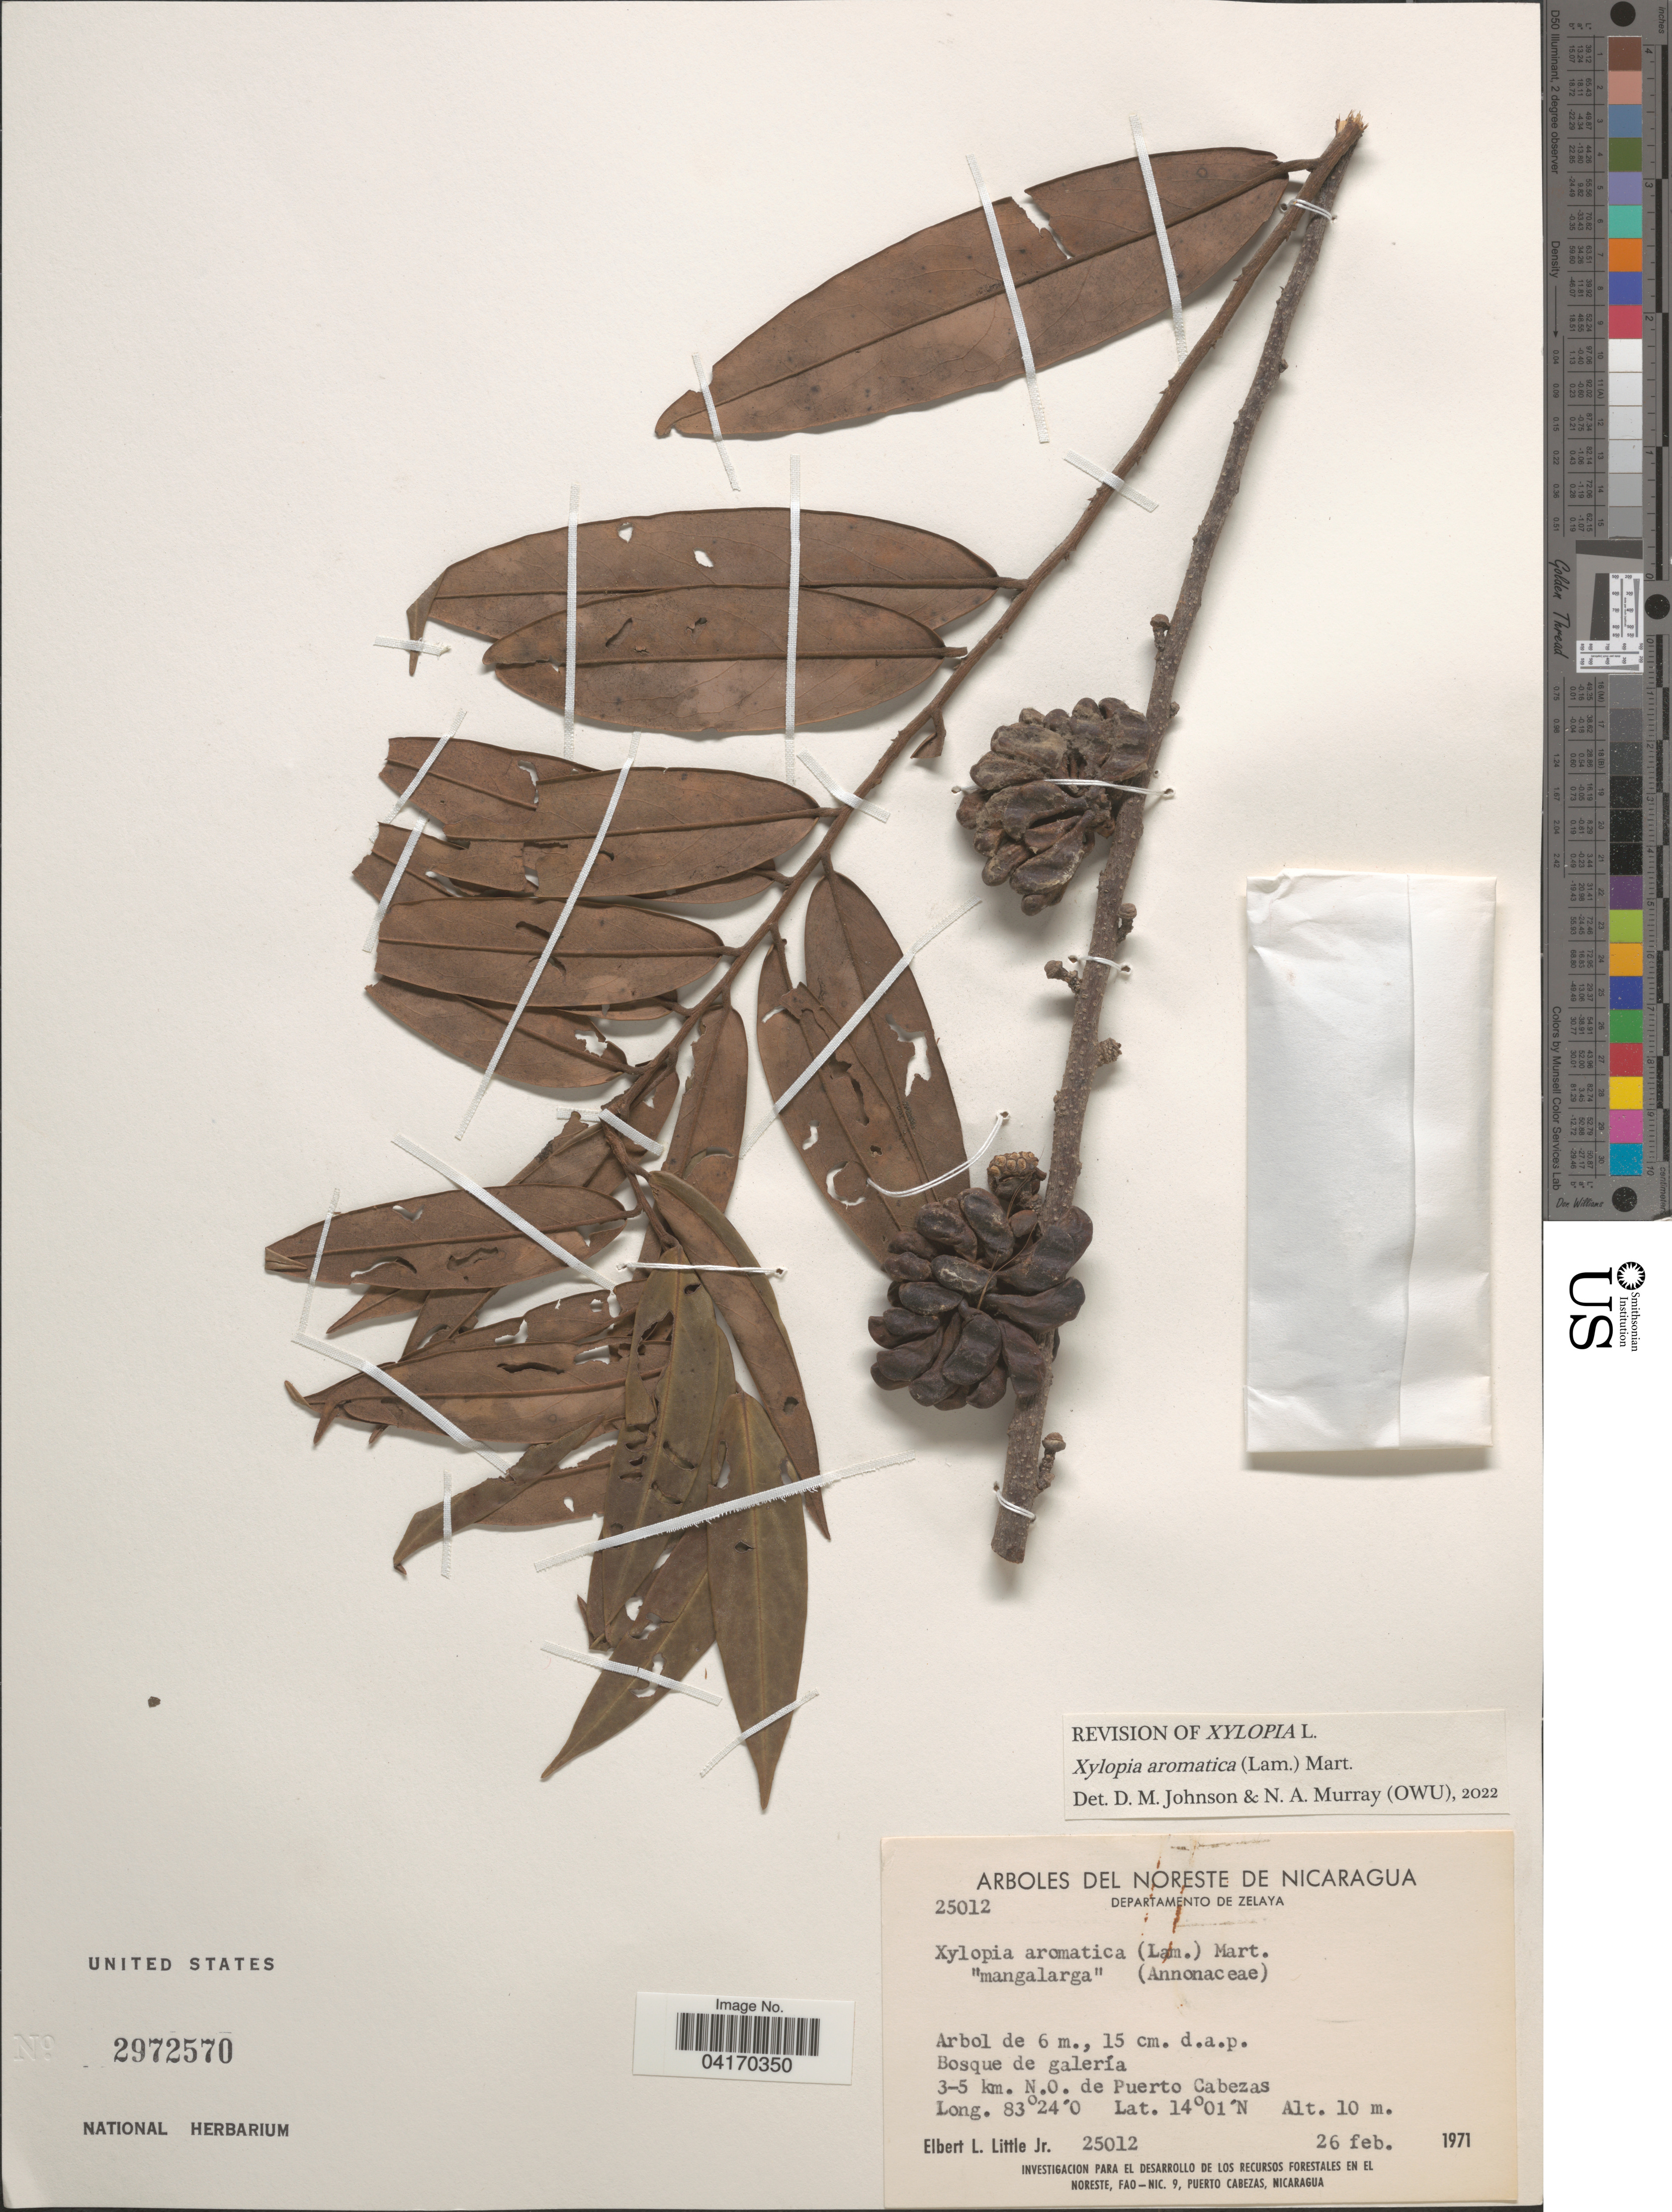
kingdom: Plantae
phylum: Tracheophyta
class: Magnoliopsida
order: Magnoliales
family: Annonaceae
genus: Xylopia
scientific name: Xylopia aromatica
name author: (Lam.) Mart.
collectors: E. L. Little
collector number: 25012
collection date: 1971-02-26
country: Nicaragua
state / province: Atlántico Norte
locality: Noreste de Nicaragua. Departamento de Zelaya. 3-5 km. N.O. de Puerto Cabezas.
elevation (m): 10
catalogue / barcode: US 2972570